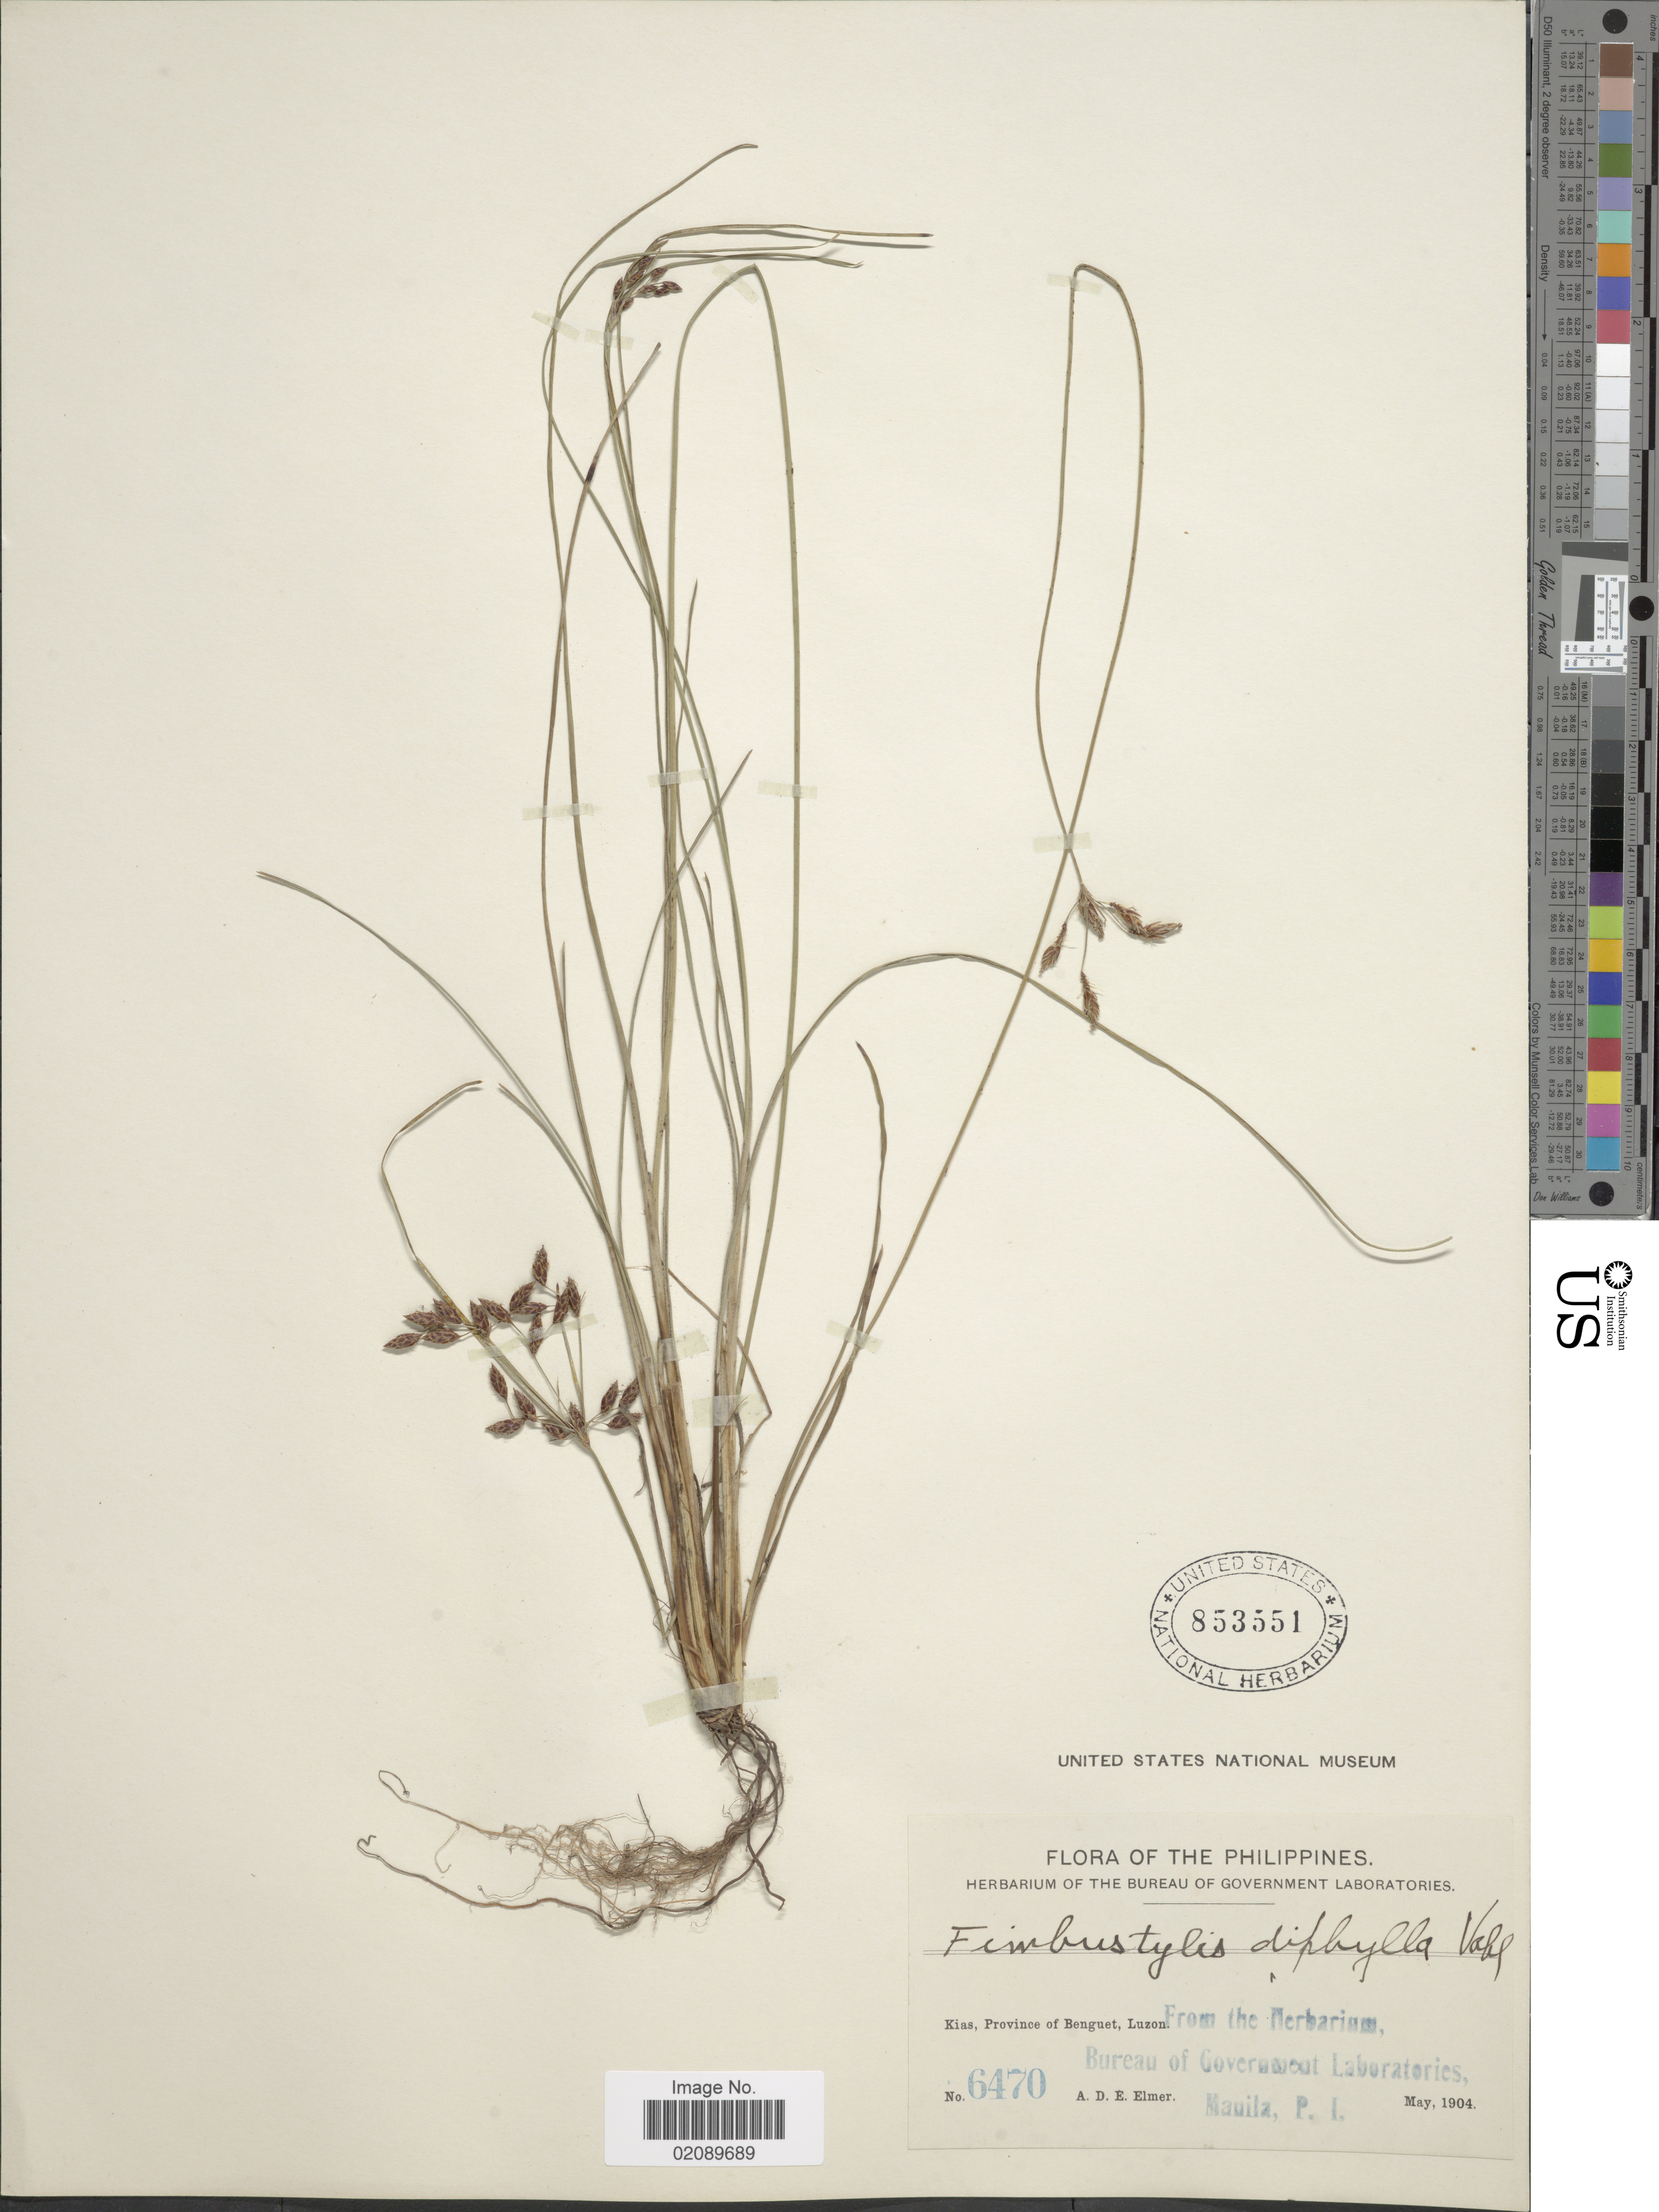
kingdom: Plantae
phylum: Tracheophyta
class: Liliopsida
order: Poales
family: Cyperaceae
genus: Fimbristylis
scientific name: Fimbristylis annua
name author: (All.) Roem. & Schult.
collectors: A. D. E. Elmer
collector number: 6470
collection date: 1904-05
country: Philippines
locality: Kias, Province of Benguet, Luzon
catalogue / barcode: US 853551